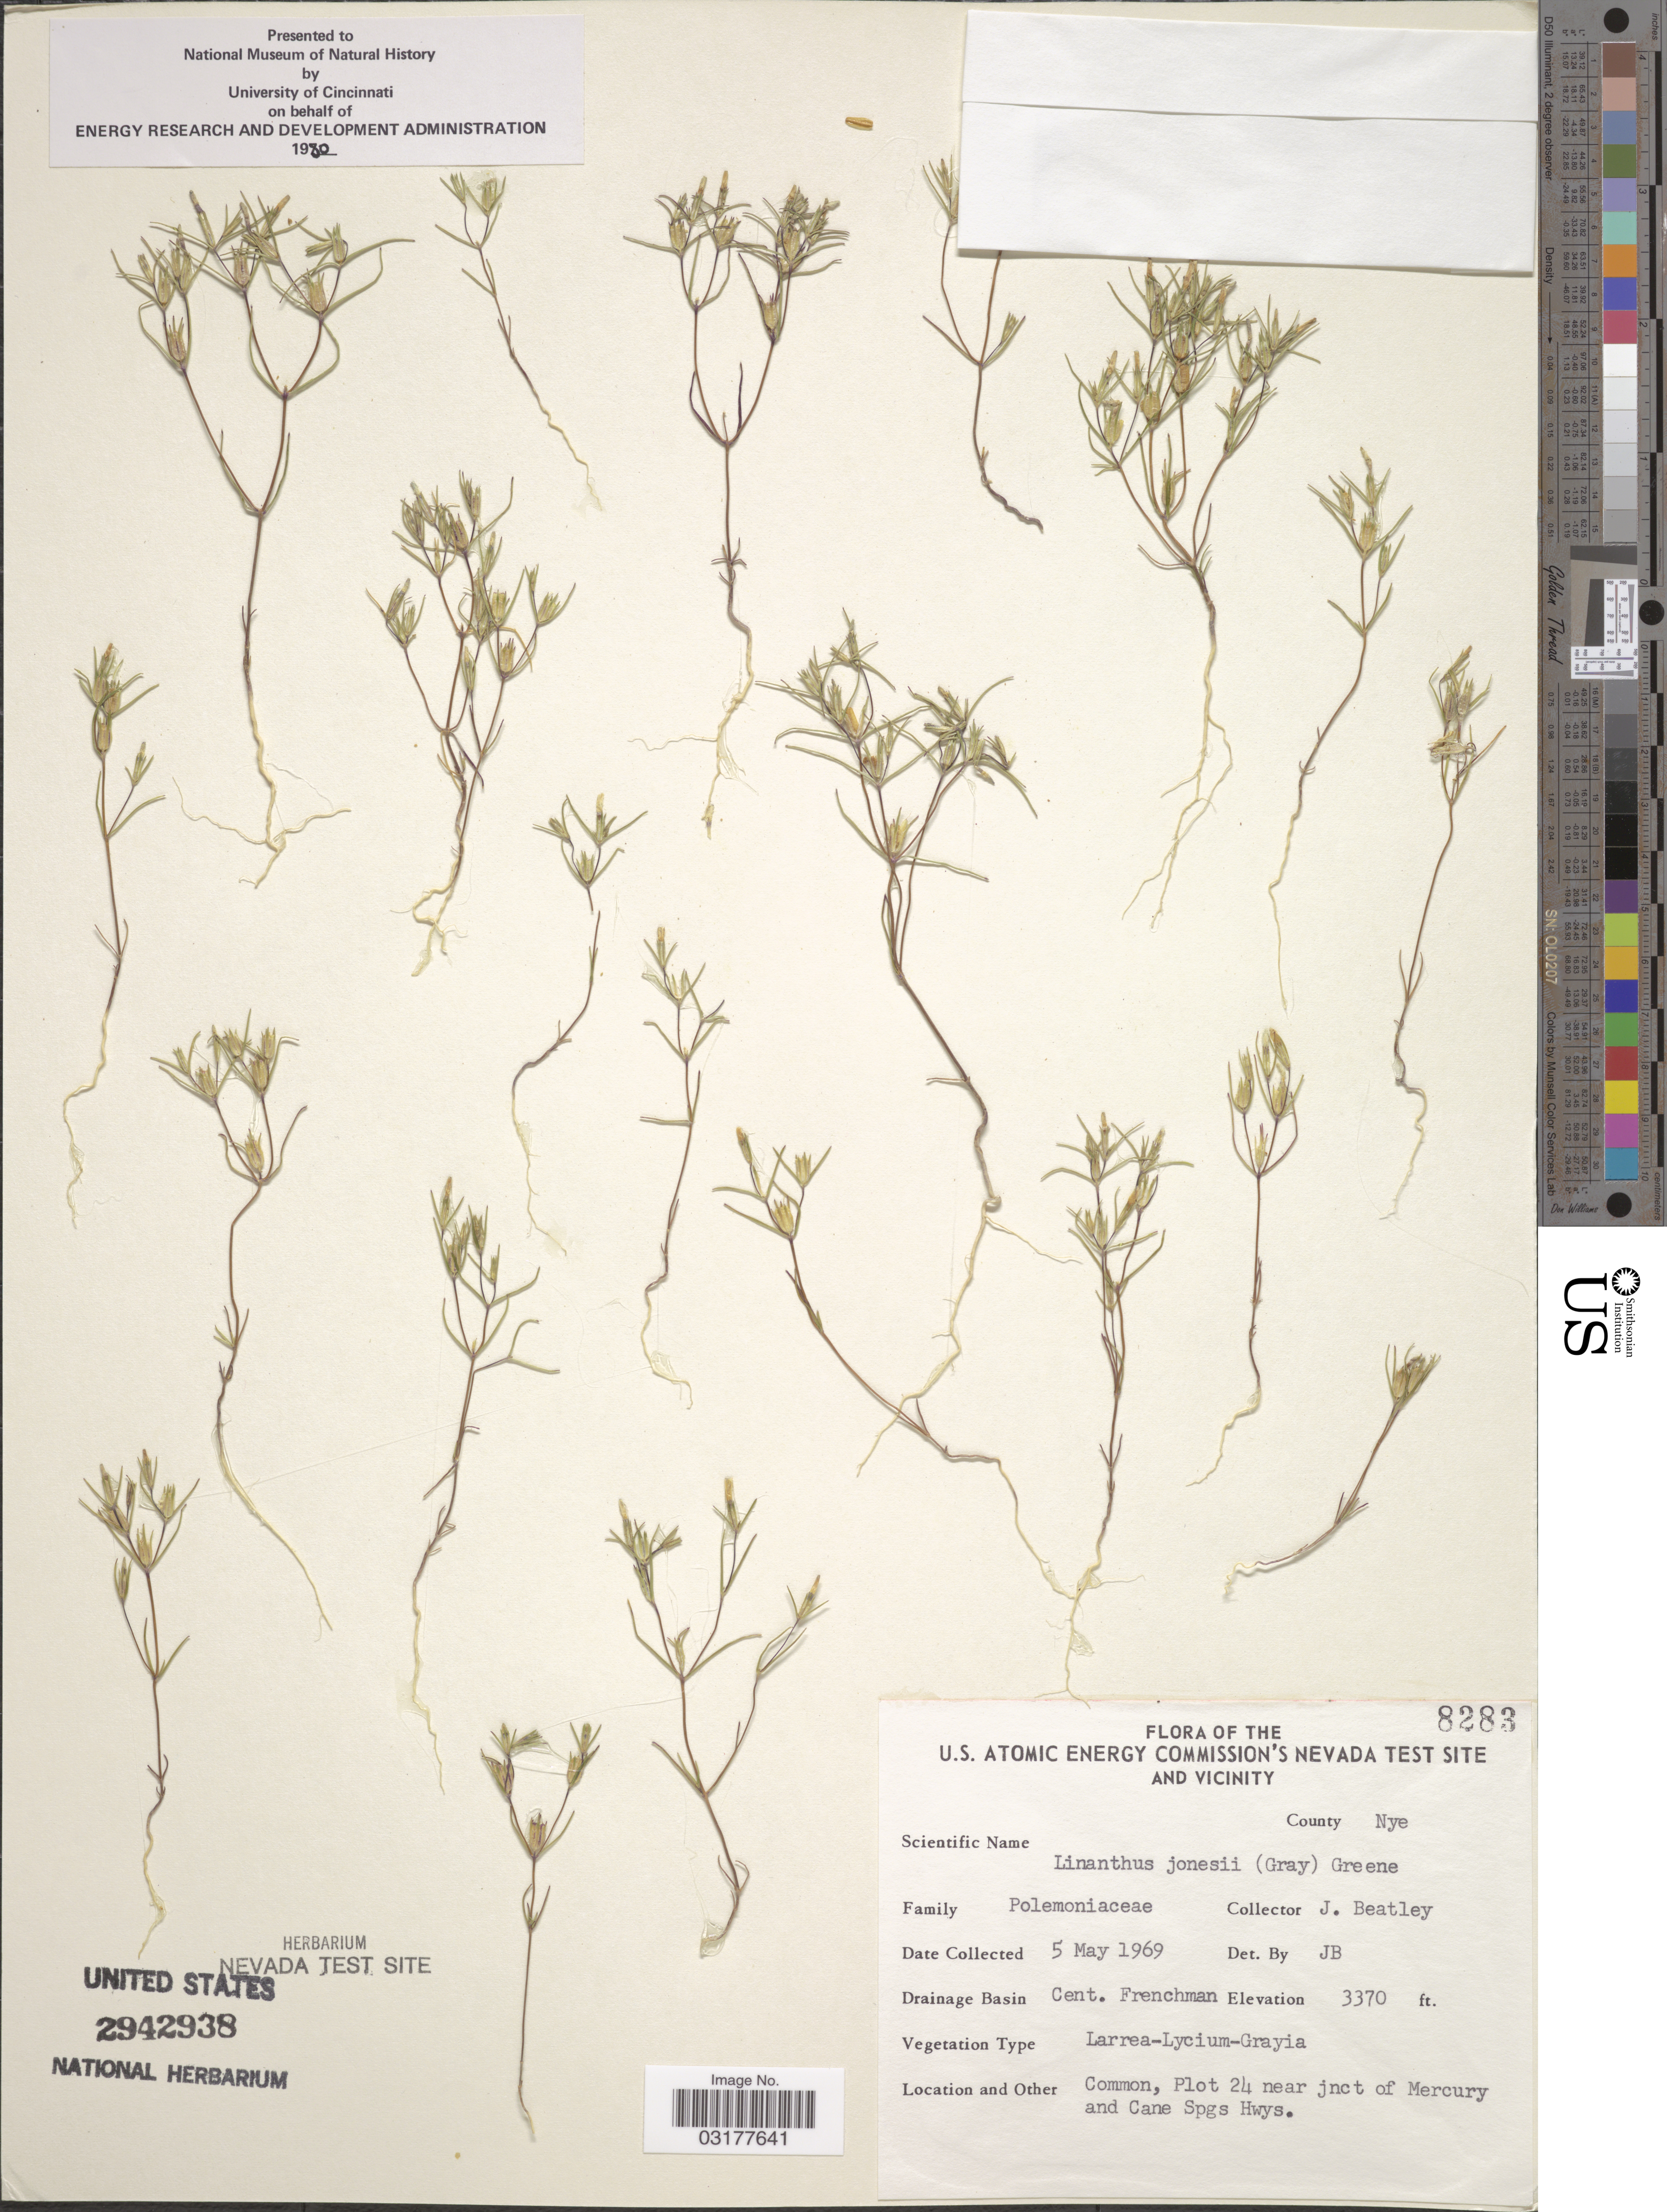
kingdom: Plantae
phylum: Tracheophyta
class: Magnoliopsida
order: Ericales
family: Polemoniaceae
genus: Linanthus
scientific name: Linanthus jonesii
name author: (A. Gray) Greene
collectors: J. C. Beatley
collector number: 8283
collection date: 1969-05-05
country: United States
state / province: Nevada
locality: U.S. Atomic Energy Commission's Nevada Test Site and Vicinity. County Nye. Drainage Basin Cent. Frenchman. Common, Plot 24 near jnct of Mercury and Cane Spgs Hwys.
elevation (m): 1027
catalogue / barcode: US 2942938